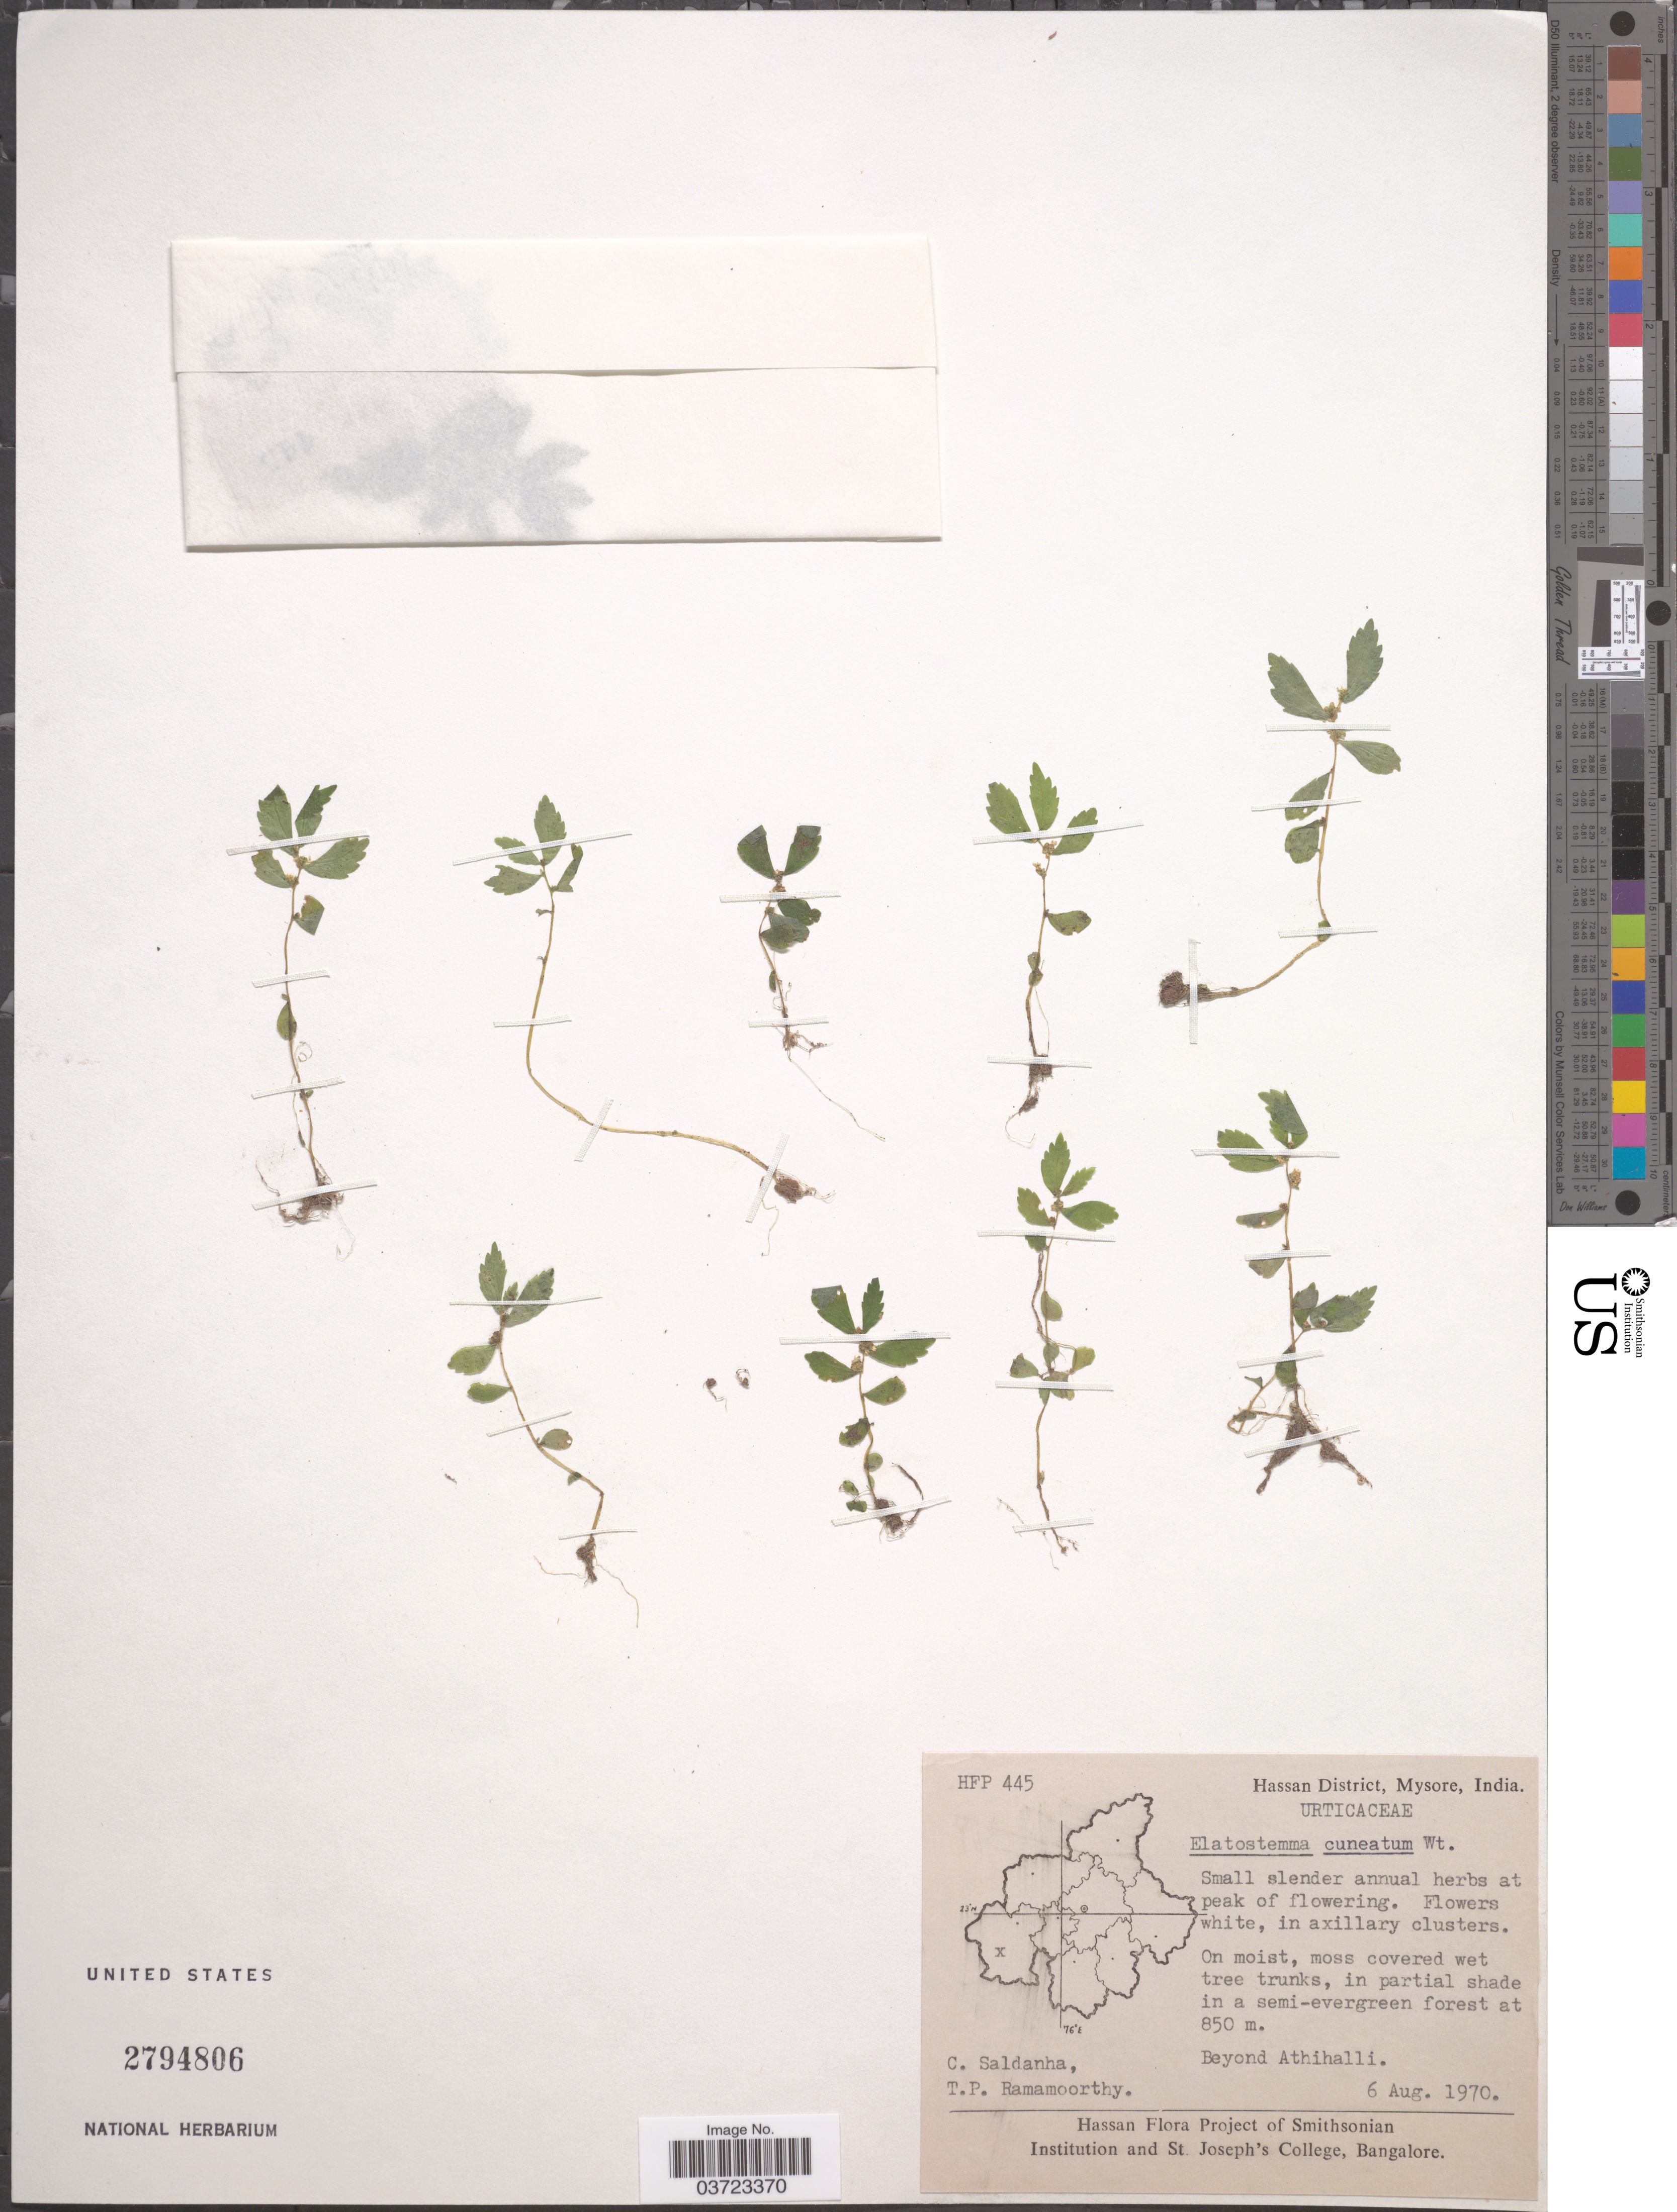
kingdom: Plantae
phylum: Tracheophyta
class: Magnoliopsida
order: Rosales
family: Urticaceae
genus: Elatostema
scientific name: Elatostema cuneatum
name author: Wight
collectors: C. Saldanha & T. P. Ramamoorthy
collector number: HFP445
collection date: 1970-08-06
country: India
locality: Hassan District, Mysore. Beyond Athihalli.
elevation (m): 850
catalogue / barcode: US 2794806